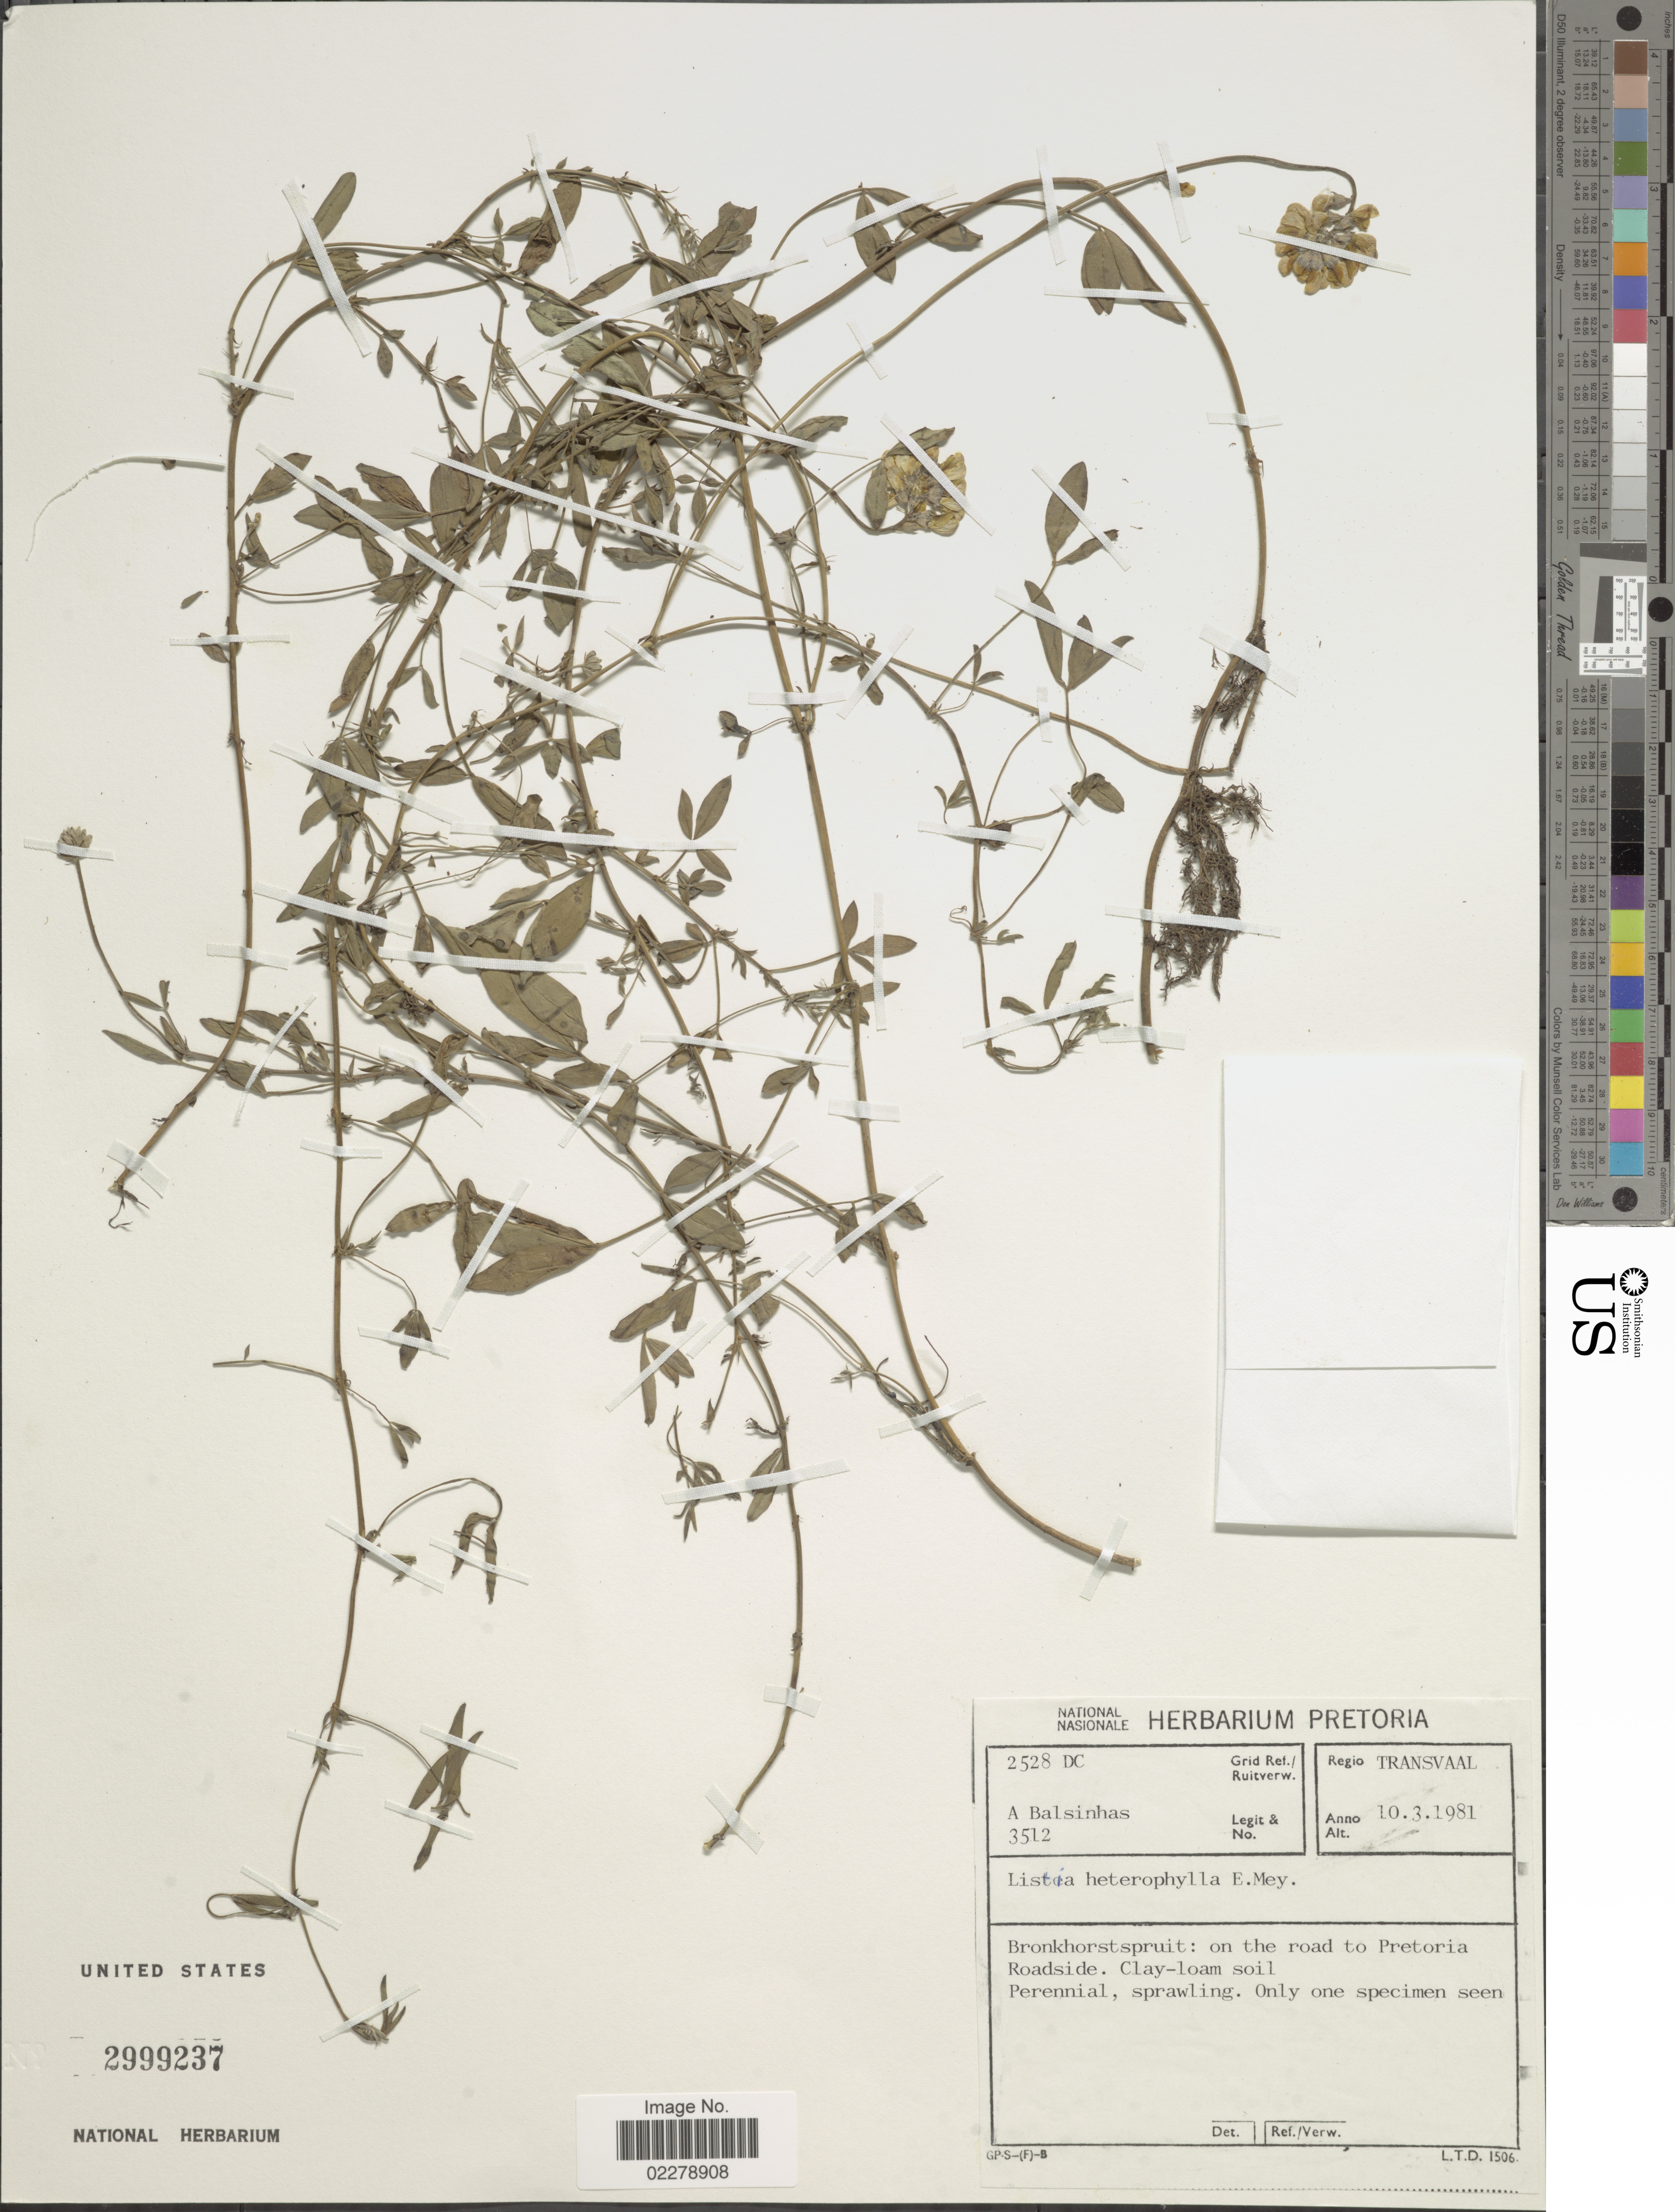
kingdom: Plantae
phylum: Tracheophyta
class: Magnoliopsida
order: Fabales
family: Fabaceae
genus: Listia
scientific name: Listia heterophylla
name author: E. Mey.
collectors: A. A. Balsinhas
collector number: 3512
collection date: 1981-03-10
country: South Africa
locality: Regio Transvaal. Bronkhorstspruit: on the road to Pretoria Roadside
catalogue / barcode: US 2999237